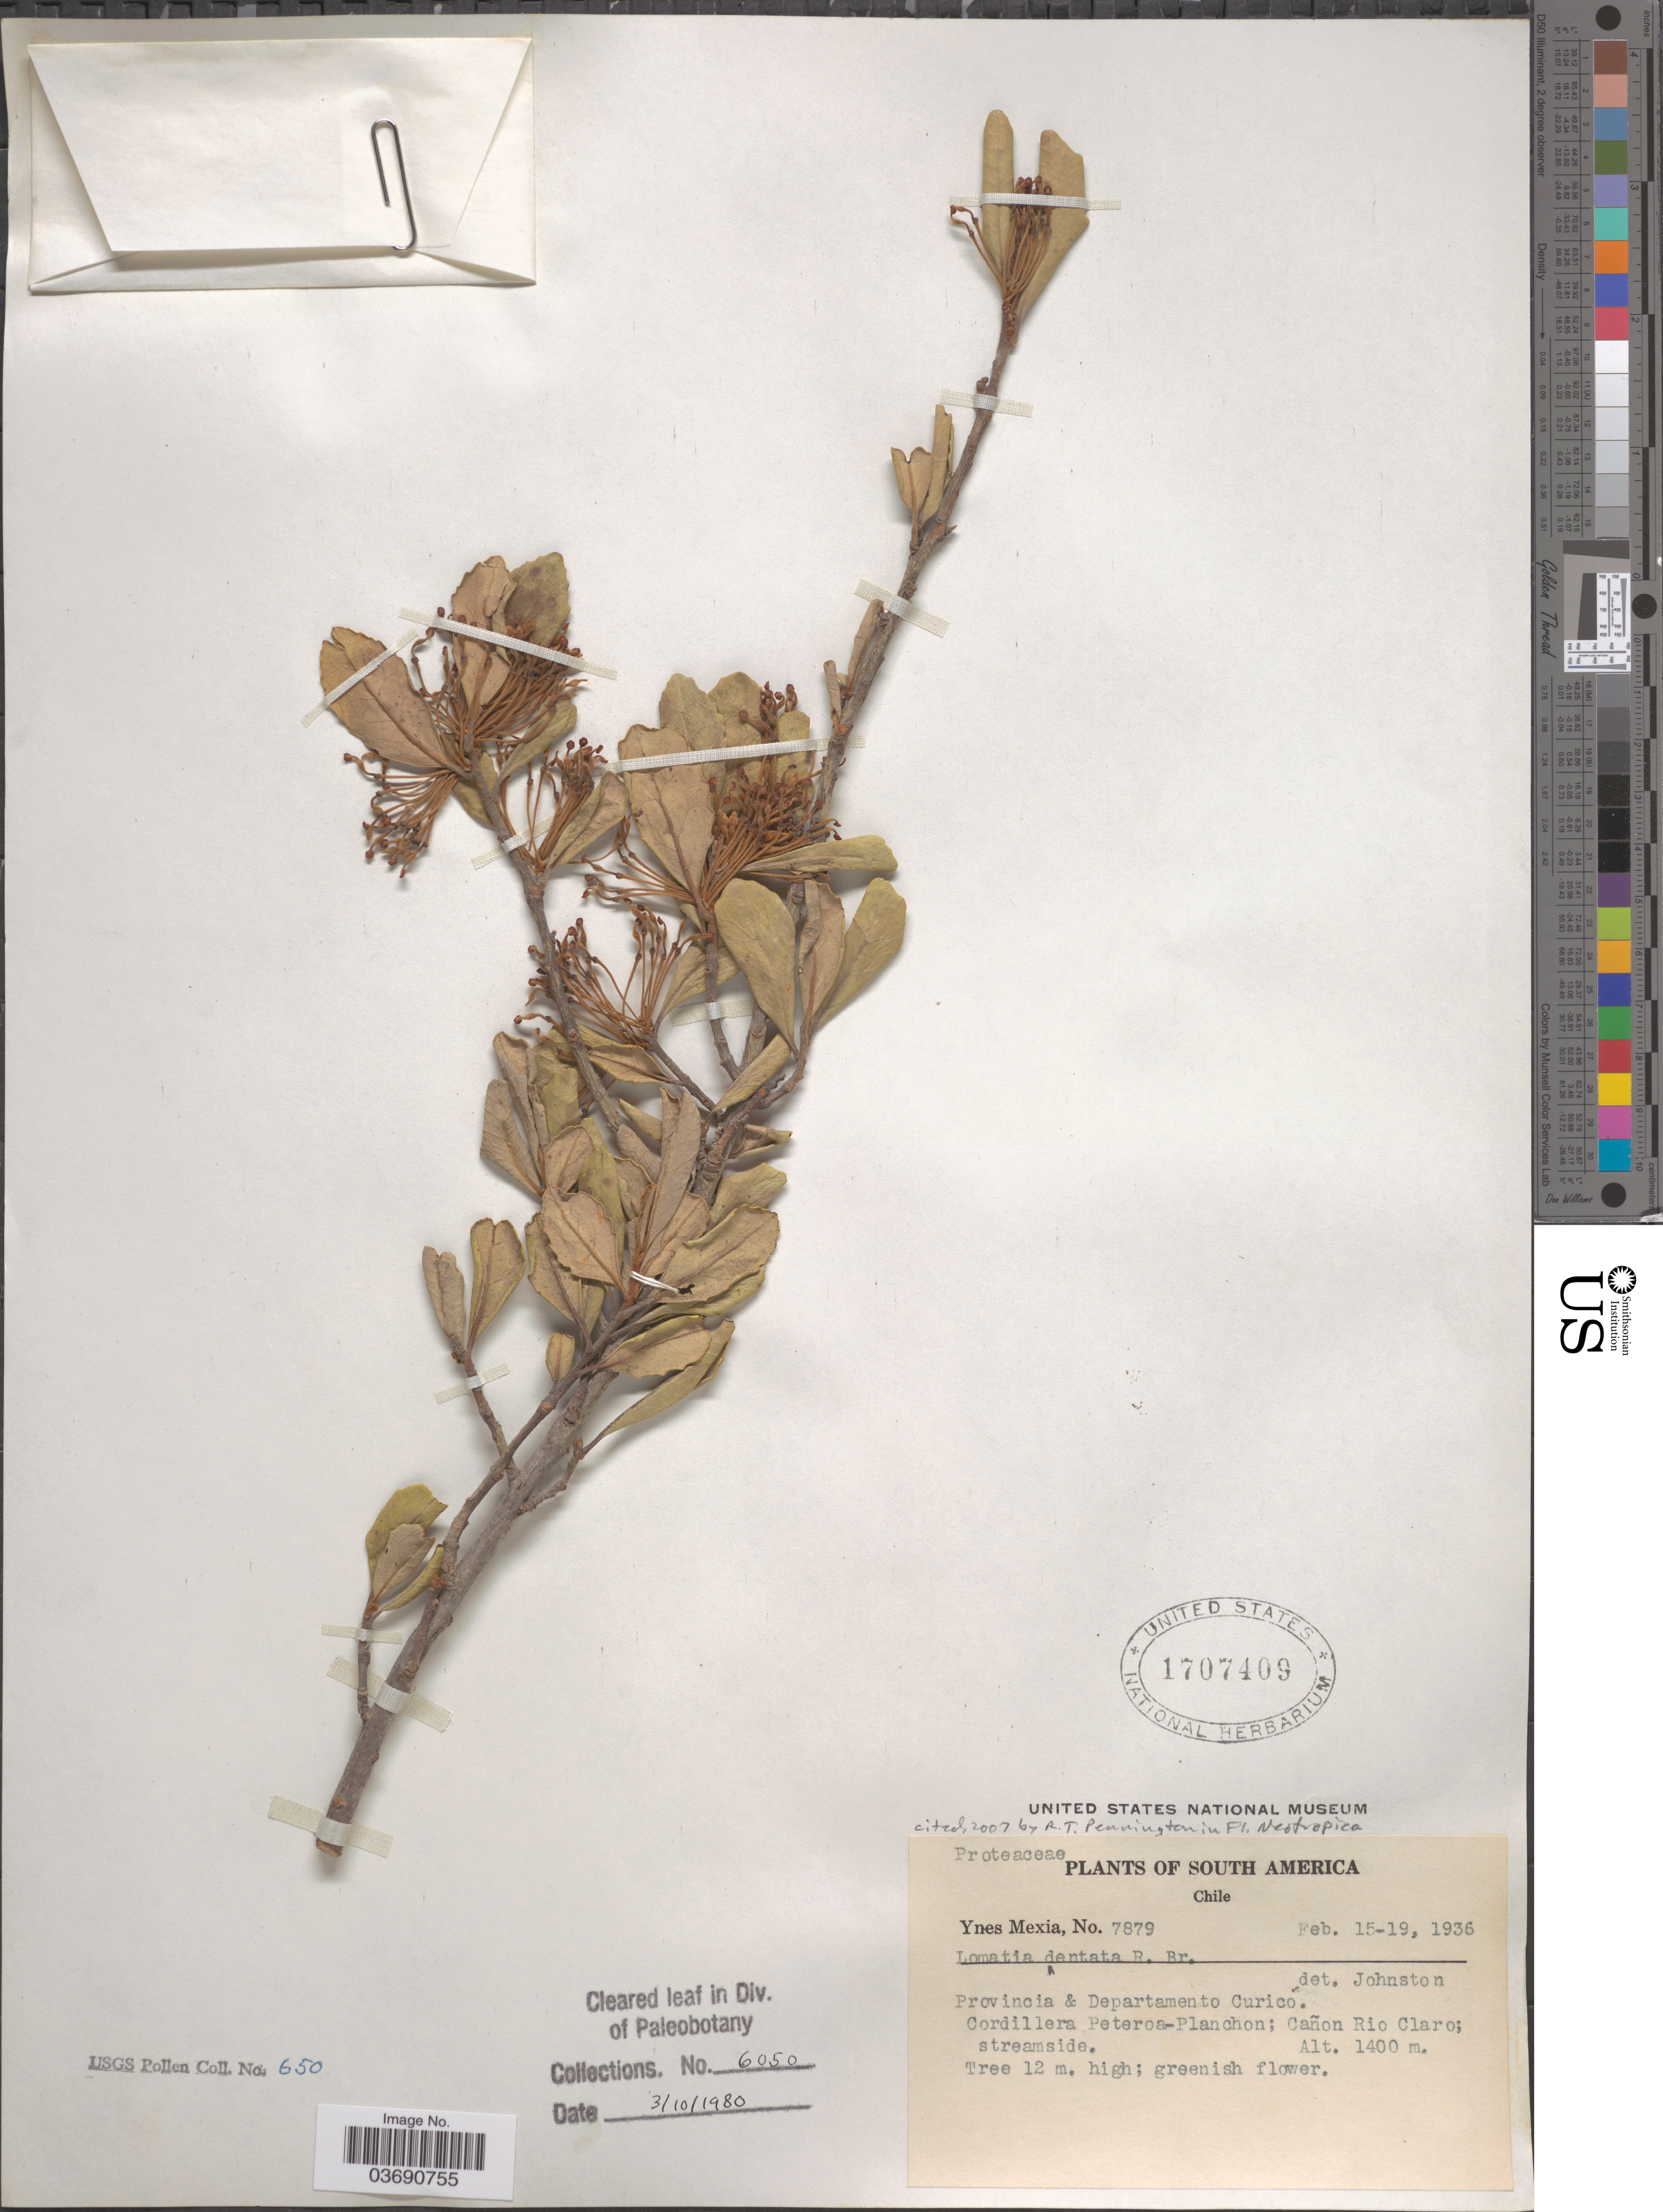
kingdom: Plantae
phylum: Tracheophyta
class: Magnoliopsida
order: Proteales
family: Proteaceae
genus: Lomatia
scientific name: Lomatia dentata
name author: R. Br.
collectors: Y. Mexia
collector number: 7879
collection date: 1936-02-15/1936-02-19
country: Chile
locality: Provincia & Departamento Curico. Cordillera Peteroa-Planchon; Cañon Rio Claro; streamside.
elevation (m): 1400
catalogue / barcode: US 1707409